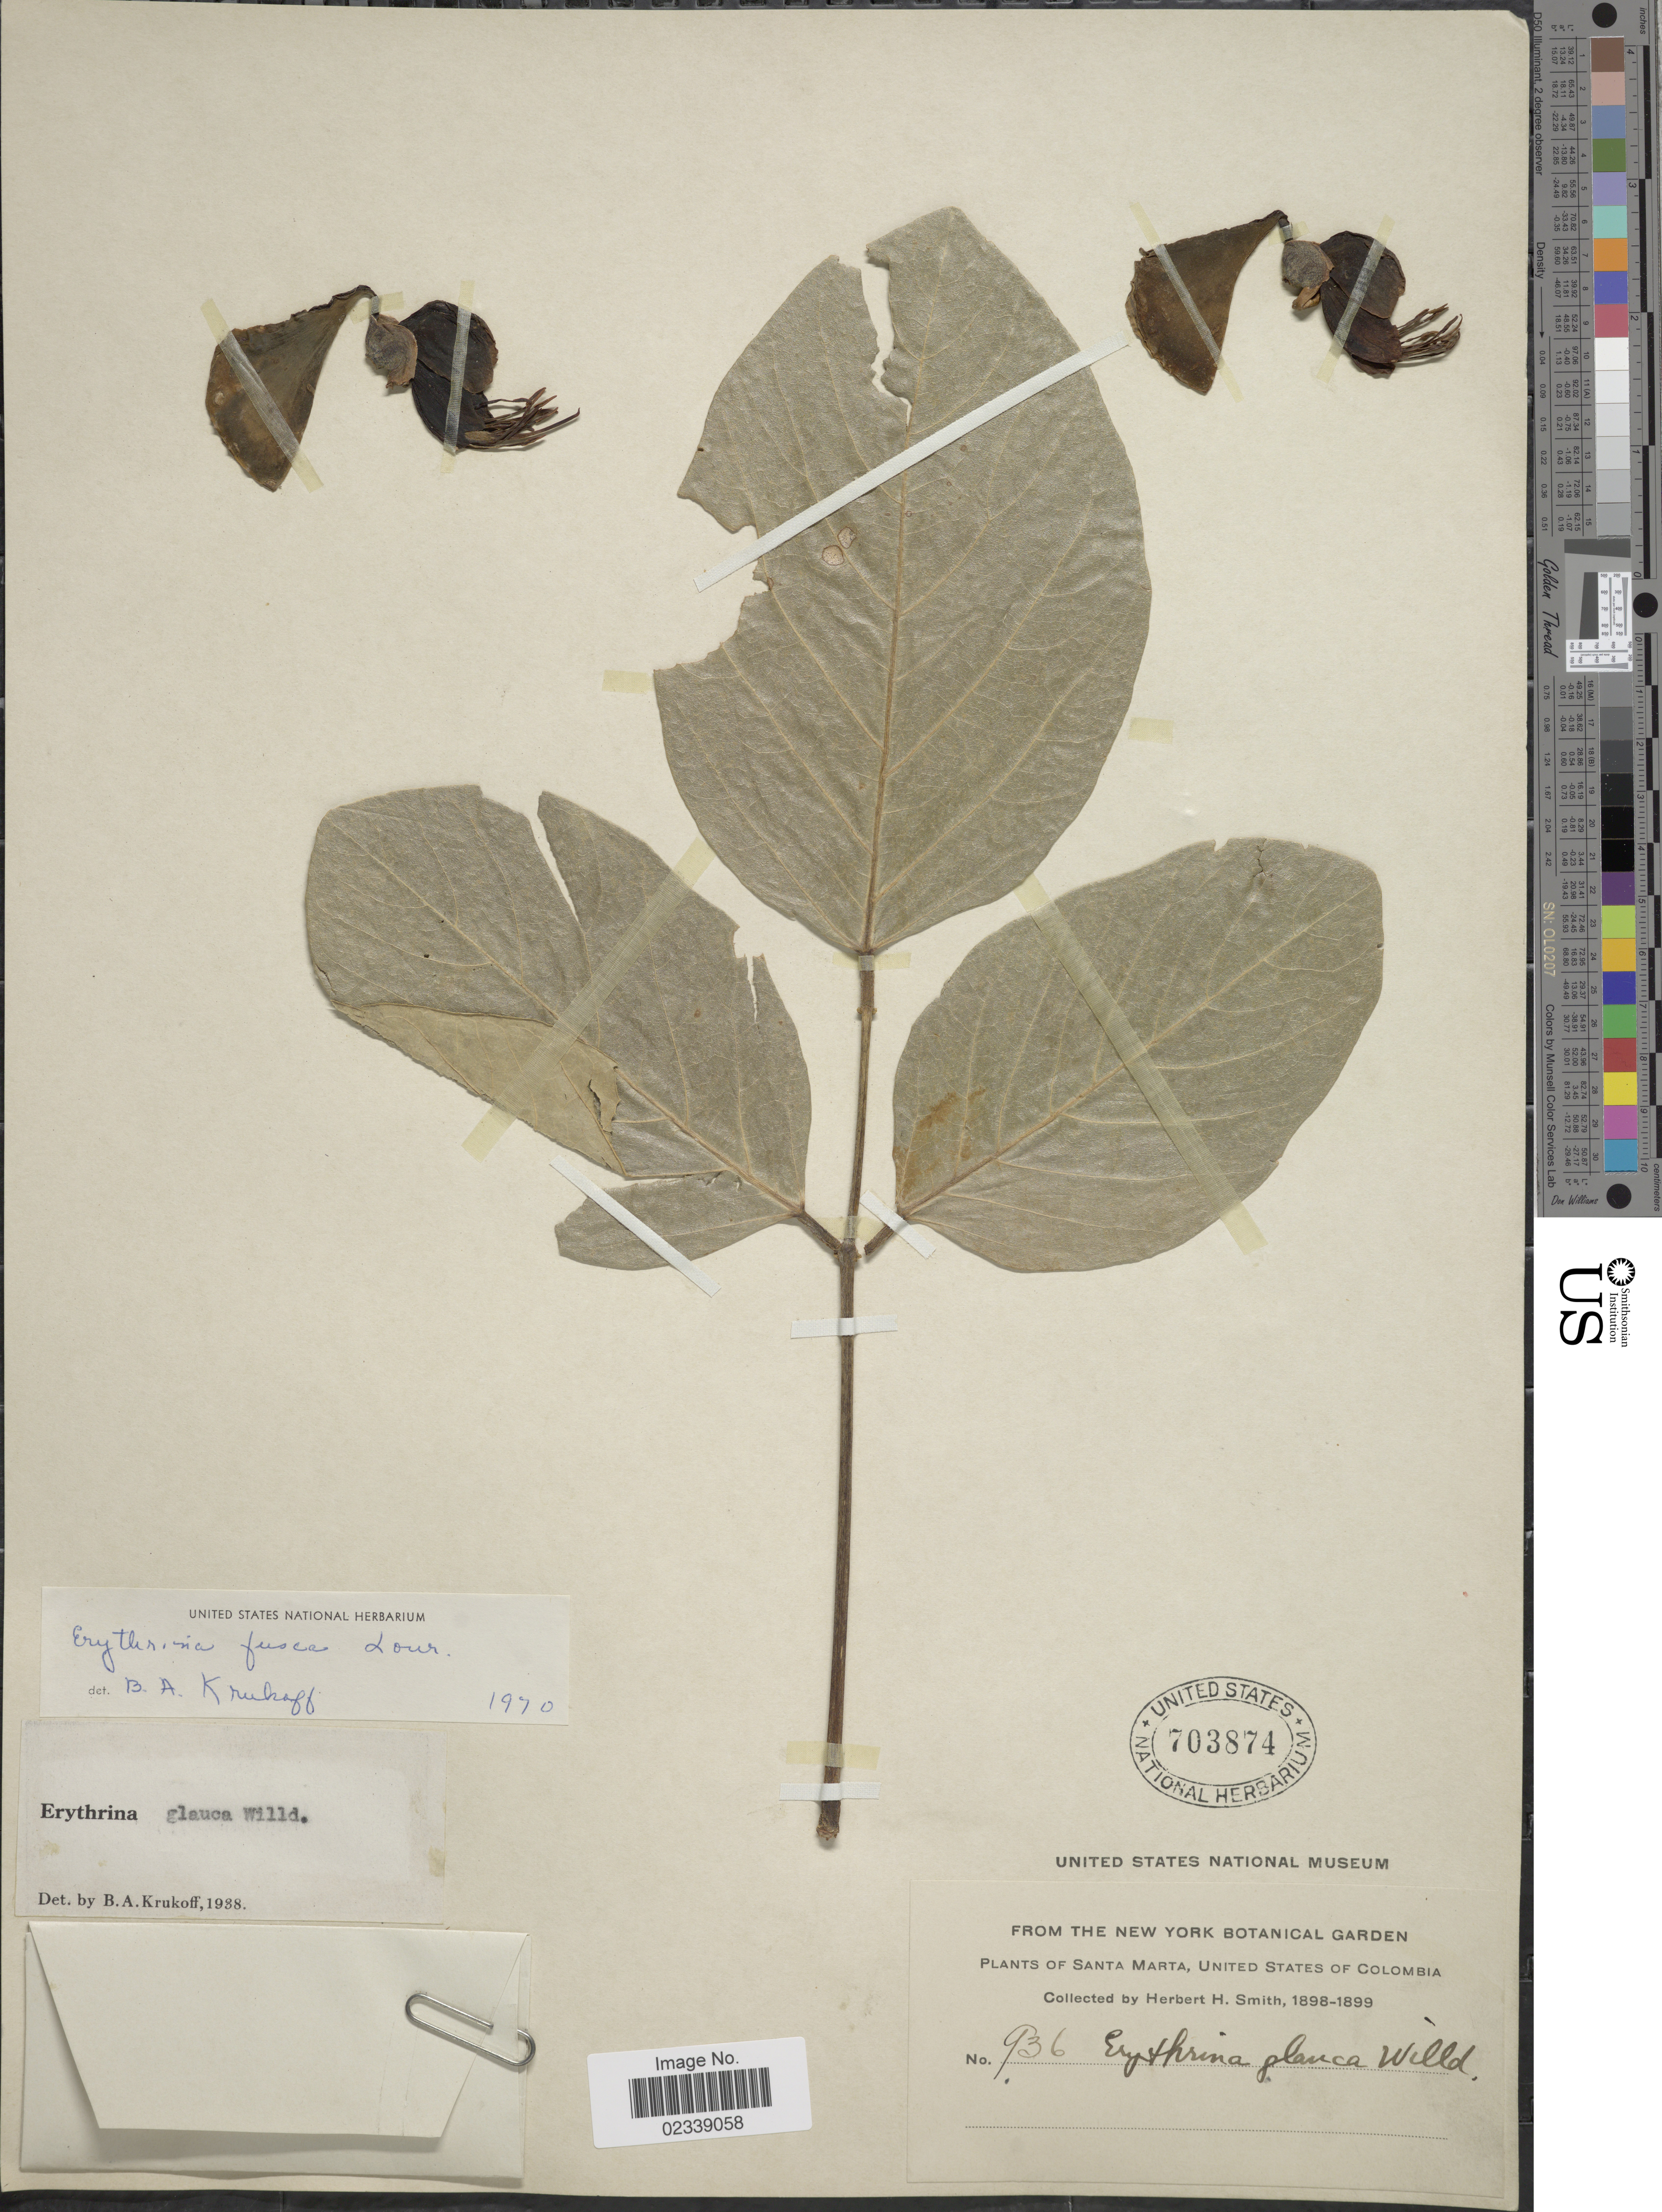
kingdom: Plantae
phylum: Tracheophyta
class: Magnoliopsida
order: Fabales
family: Fabaceae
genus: Erythrina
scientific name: Erythrina fusca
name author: Lour.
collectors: Herbert H. Smith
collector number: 936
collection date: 1898/1899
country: Colombia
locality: Santa Marta, United States of Columbia.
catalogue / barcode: US 703874